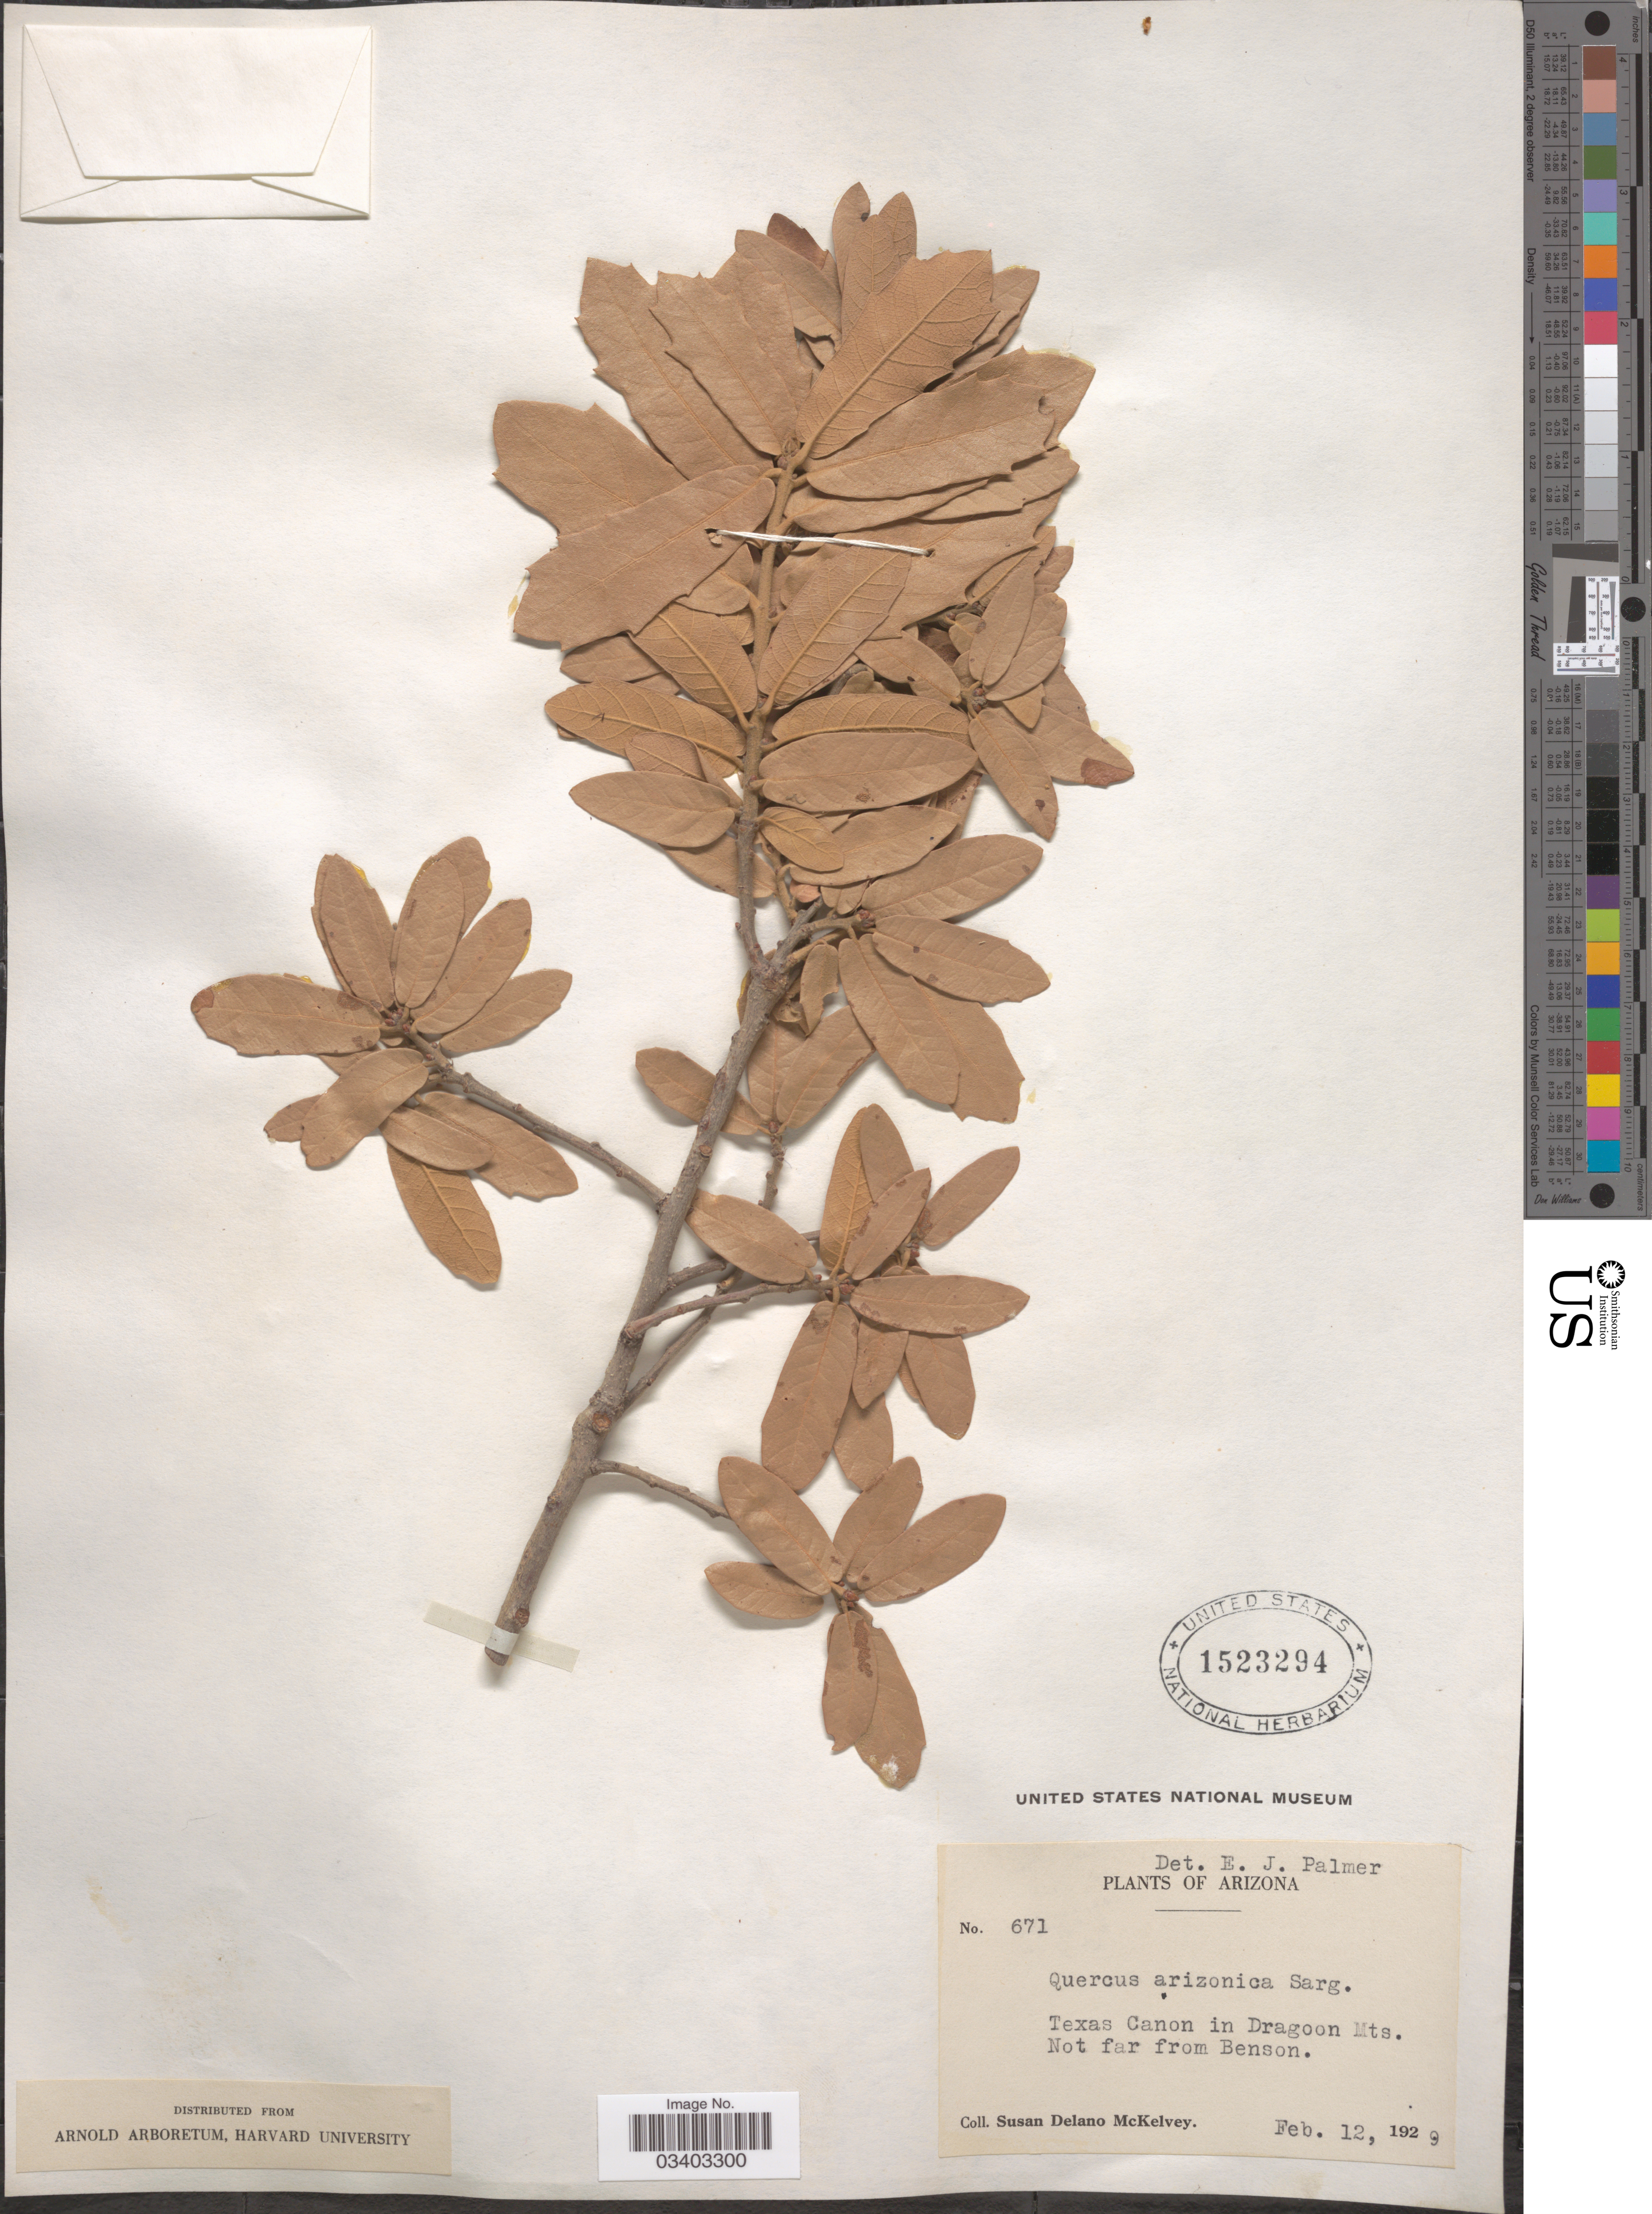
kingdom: Plantae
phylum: Tracheophyta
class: Magnoliopsida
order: Fagales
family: Fagaceae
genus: Quercus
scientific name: Quercus arizonica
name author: Sarg.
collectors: S. A. McKelvey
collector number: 671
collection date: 1929-02-12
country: United States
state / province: Arizona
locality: Texas Canon in Dragoon Mts. Not far from Benson.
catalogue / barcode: US 1523294